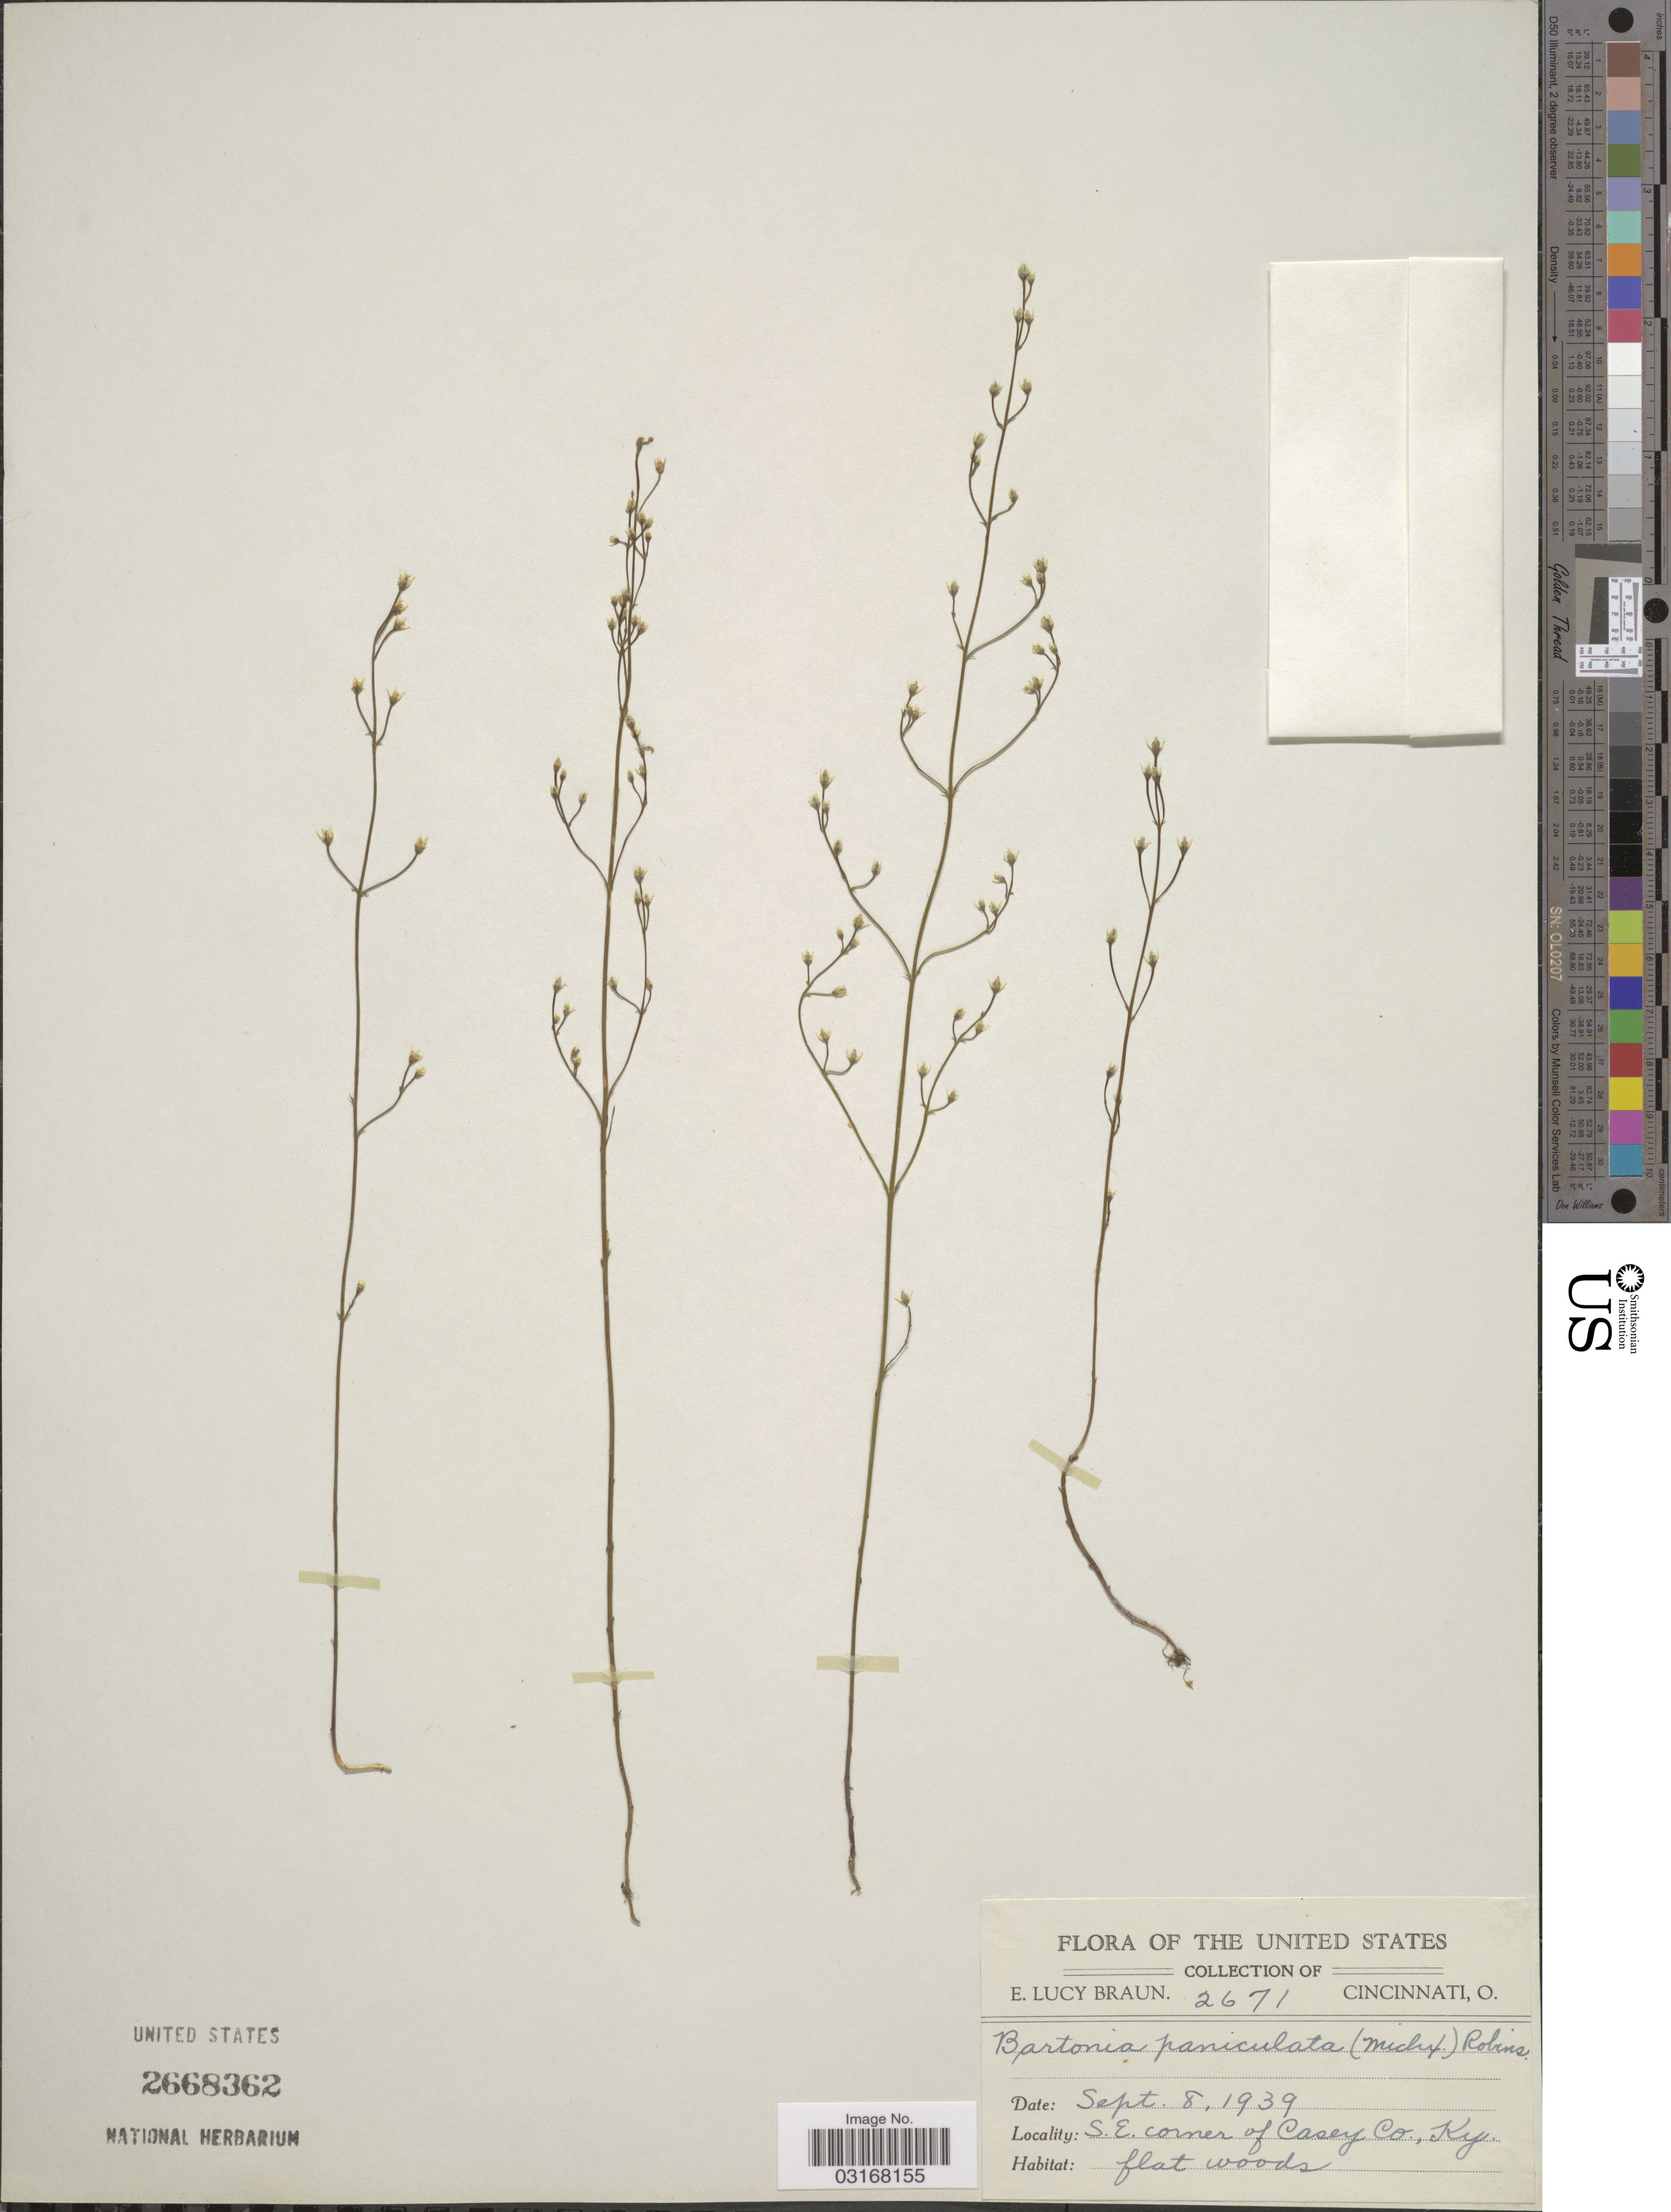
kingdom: Plantae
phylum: Tracheophyta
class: Magnoliopsida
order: Gentianales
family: Gentianaceae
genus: Bartonia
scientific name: Bartonia paniculata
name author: (Michx.) Muhl.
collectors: E. Braun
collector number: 2671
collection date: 1939-09-08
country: United States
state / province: Kentucky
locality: S. E. corner of Casey Co., Ky.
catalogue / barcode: US 2668362